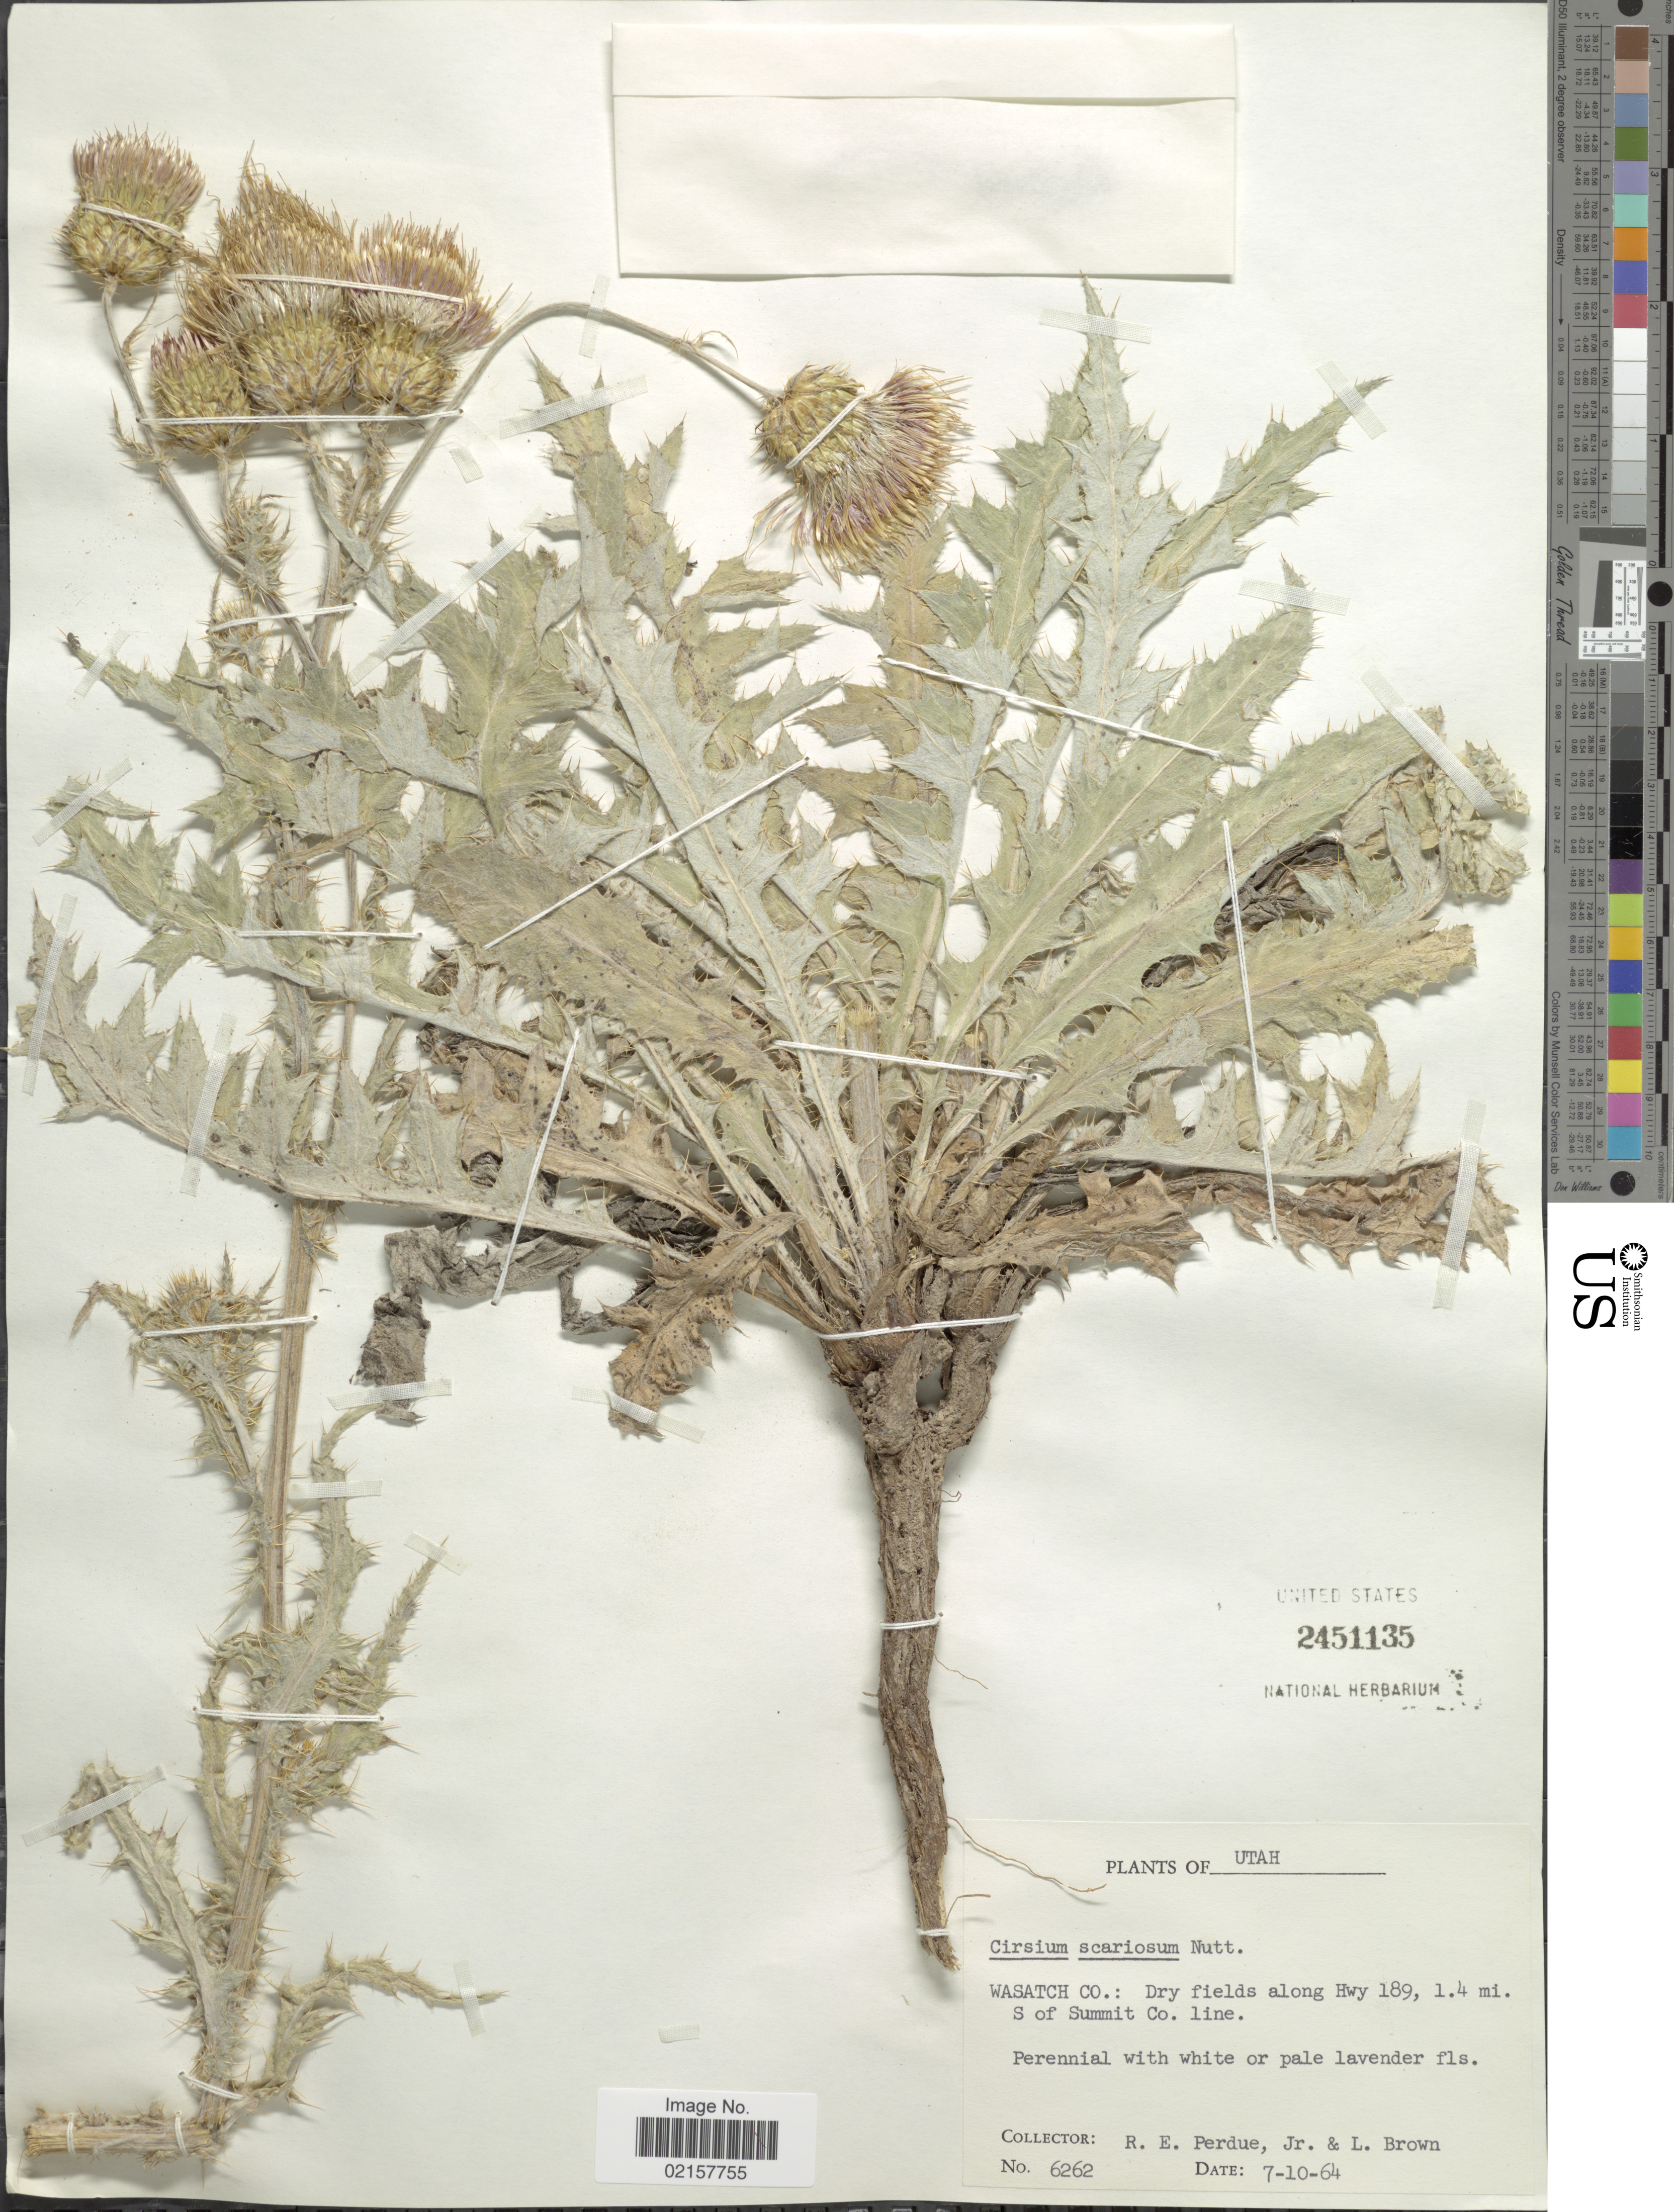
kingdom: Plantae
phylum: Tracheophyta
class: Magnoliopsida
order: Asterales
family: Asteraceae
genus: Cirsium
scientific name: Cirsium scariosum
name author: Nutt.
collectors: R. E. Perdue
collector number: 6262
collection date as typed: Transcribed d/m/y: 10/7/64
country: United States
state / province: Utah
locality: Wasatch Co.: dry fields along Hwy 189, 1.4 mi. S of Summit Co. line.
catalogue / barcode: US 2451135